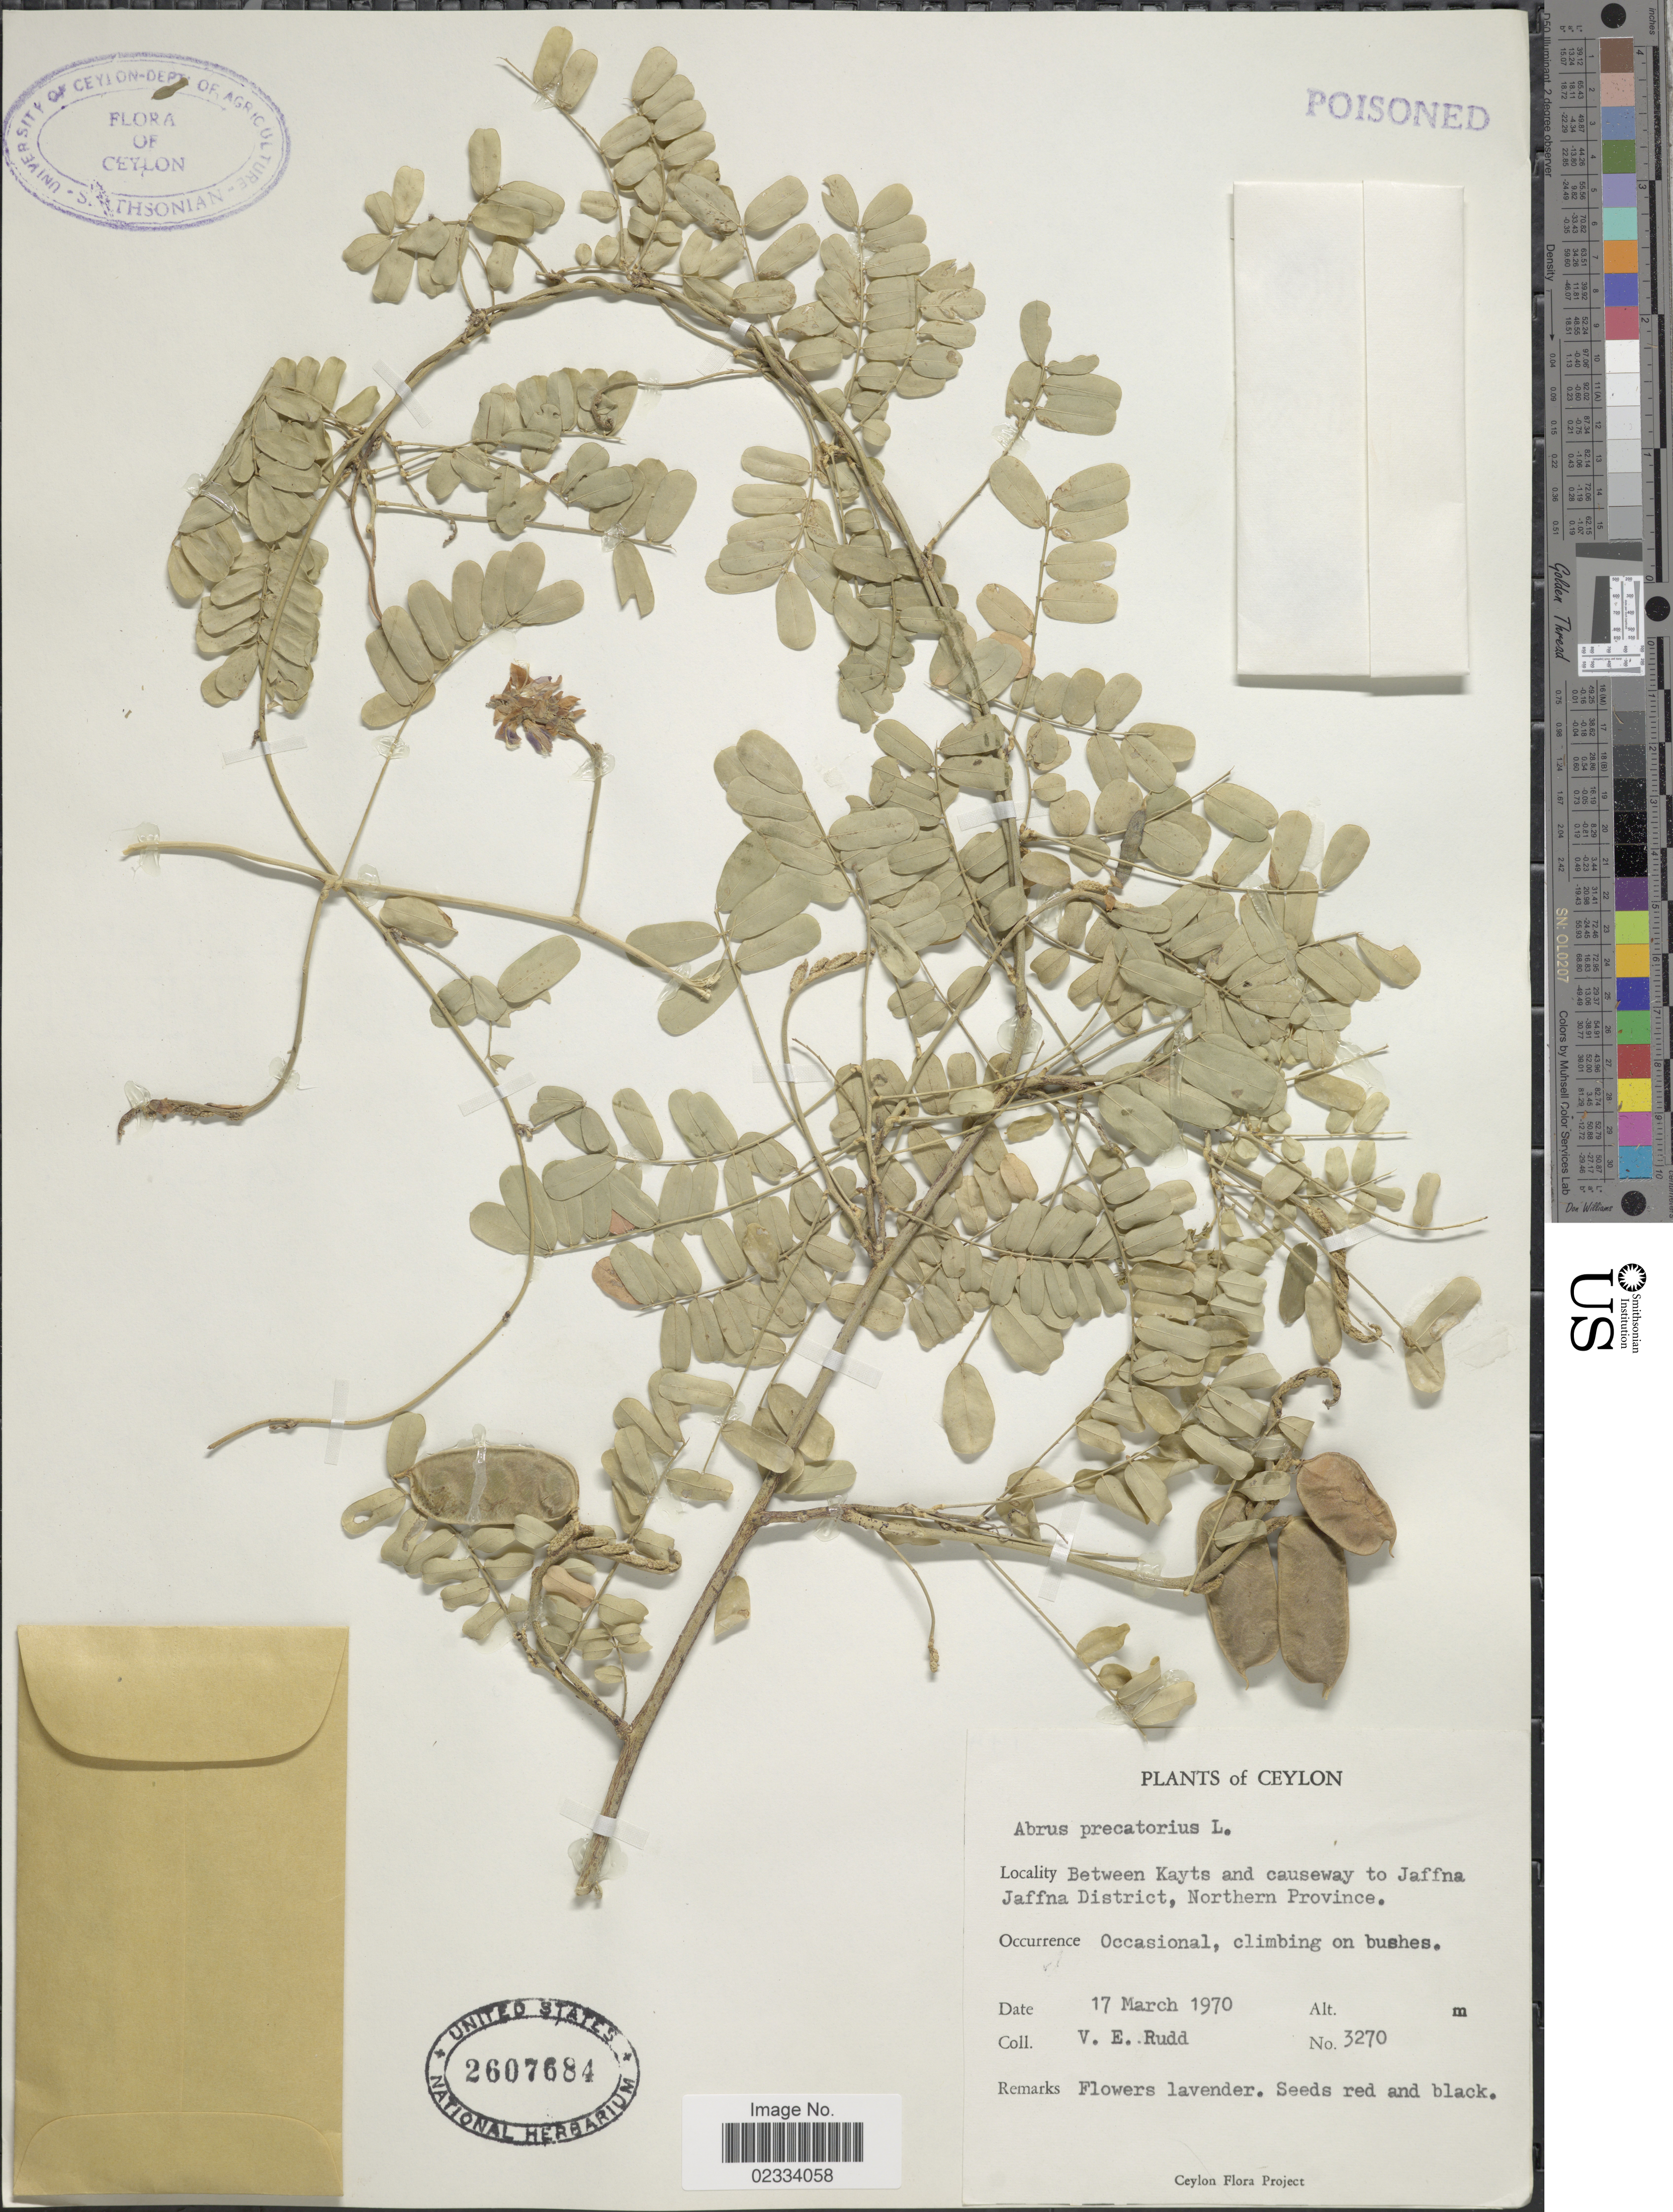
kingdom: Plantae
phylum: Tracheophyta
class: Magnoliopsida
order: Fabales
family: Fabaceae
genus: Abrus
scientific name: Abrus precatorius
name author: L.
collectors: V. E. Rudd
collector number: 3270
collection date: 1970-03-17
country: Sri Lanka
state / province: Northern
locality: Ceylon. Between Kayts and causeway to Jaffna. Jaffna District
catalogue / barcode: US 2607684